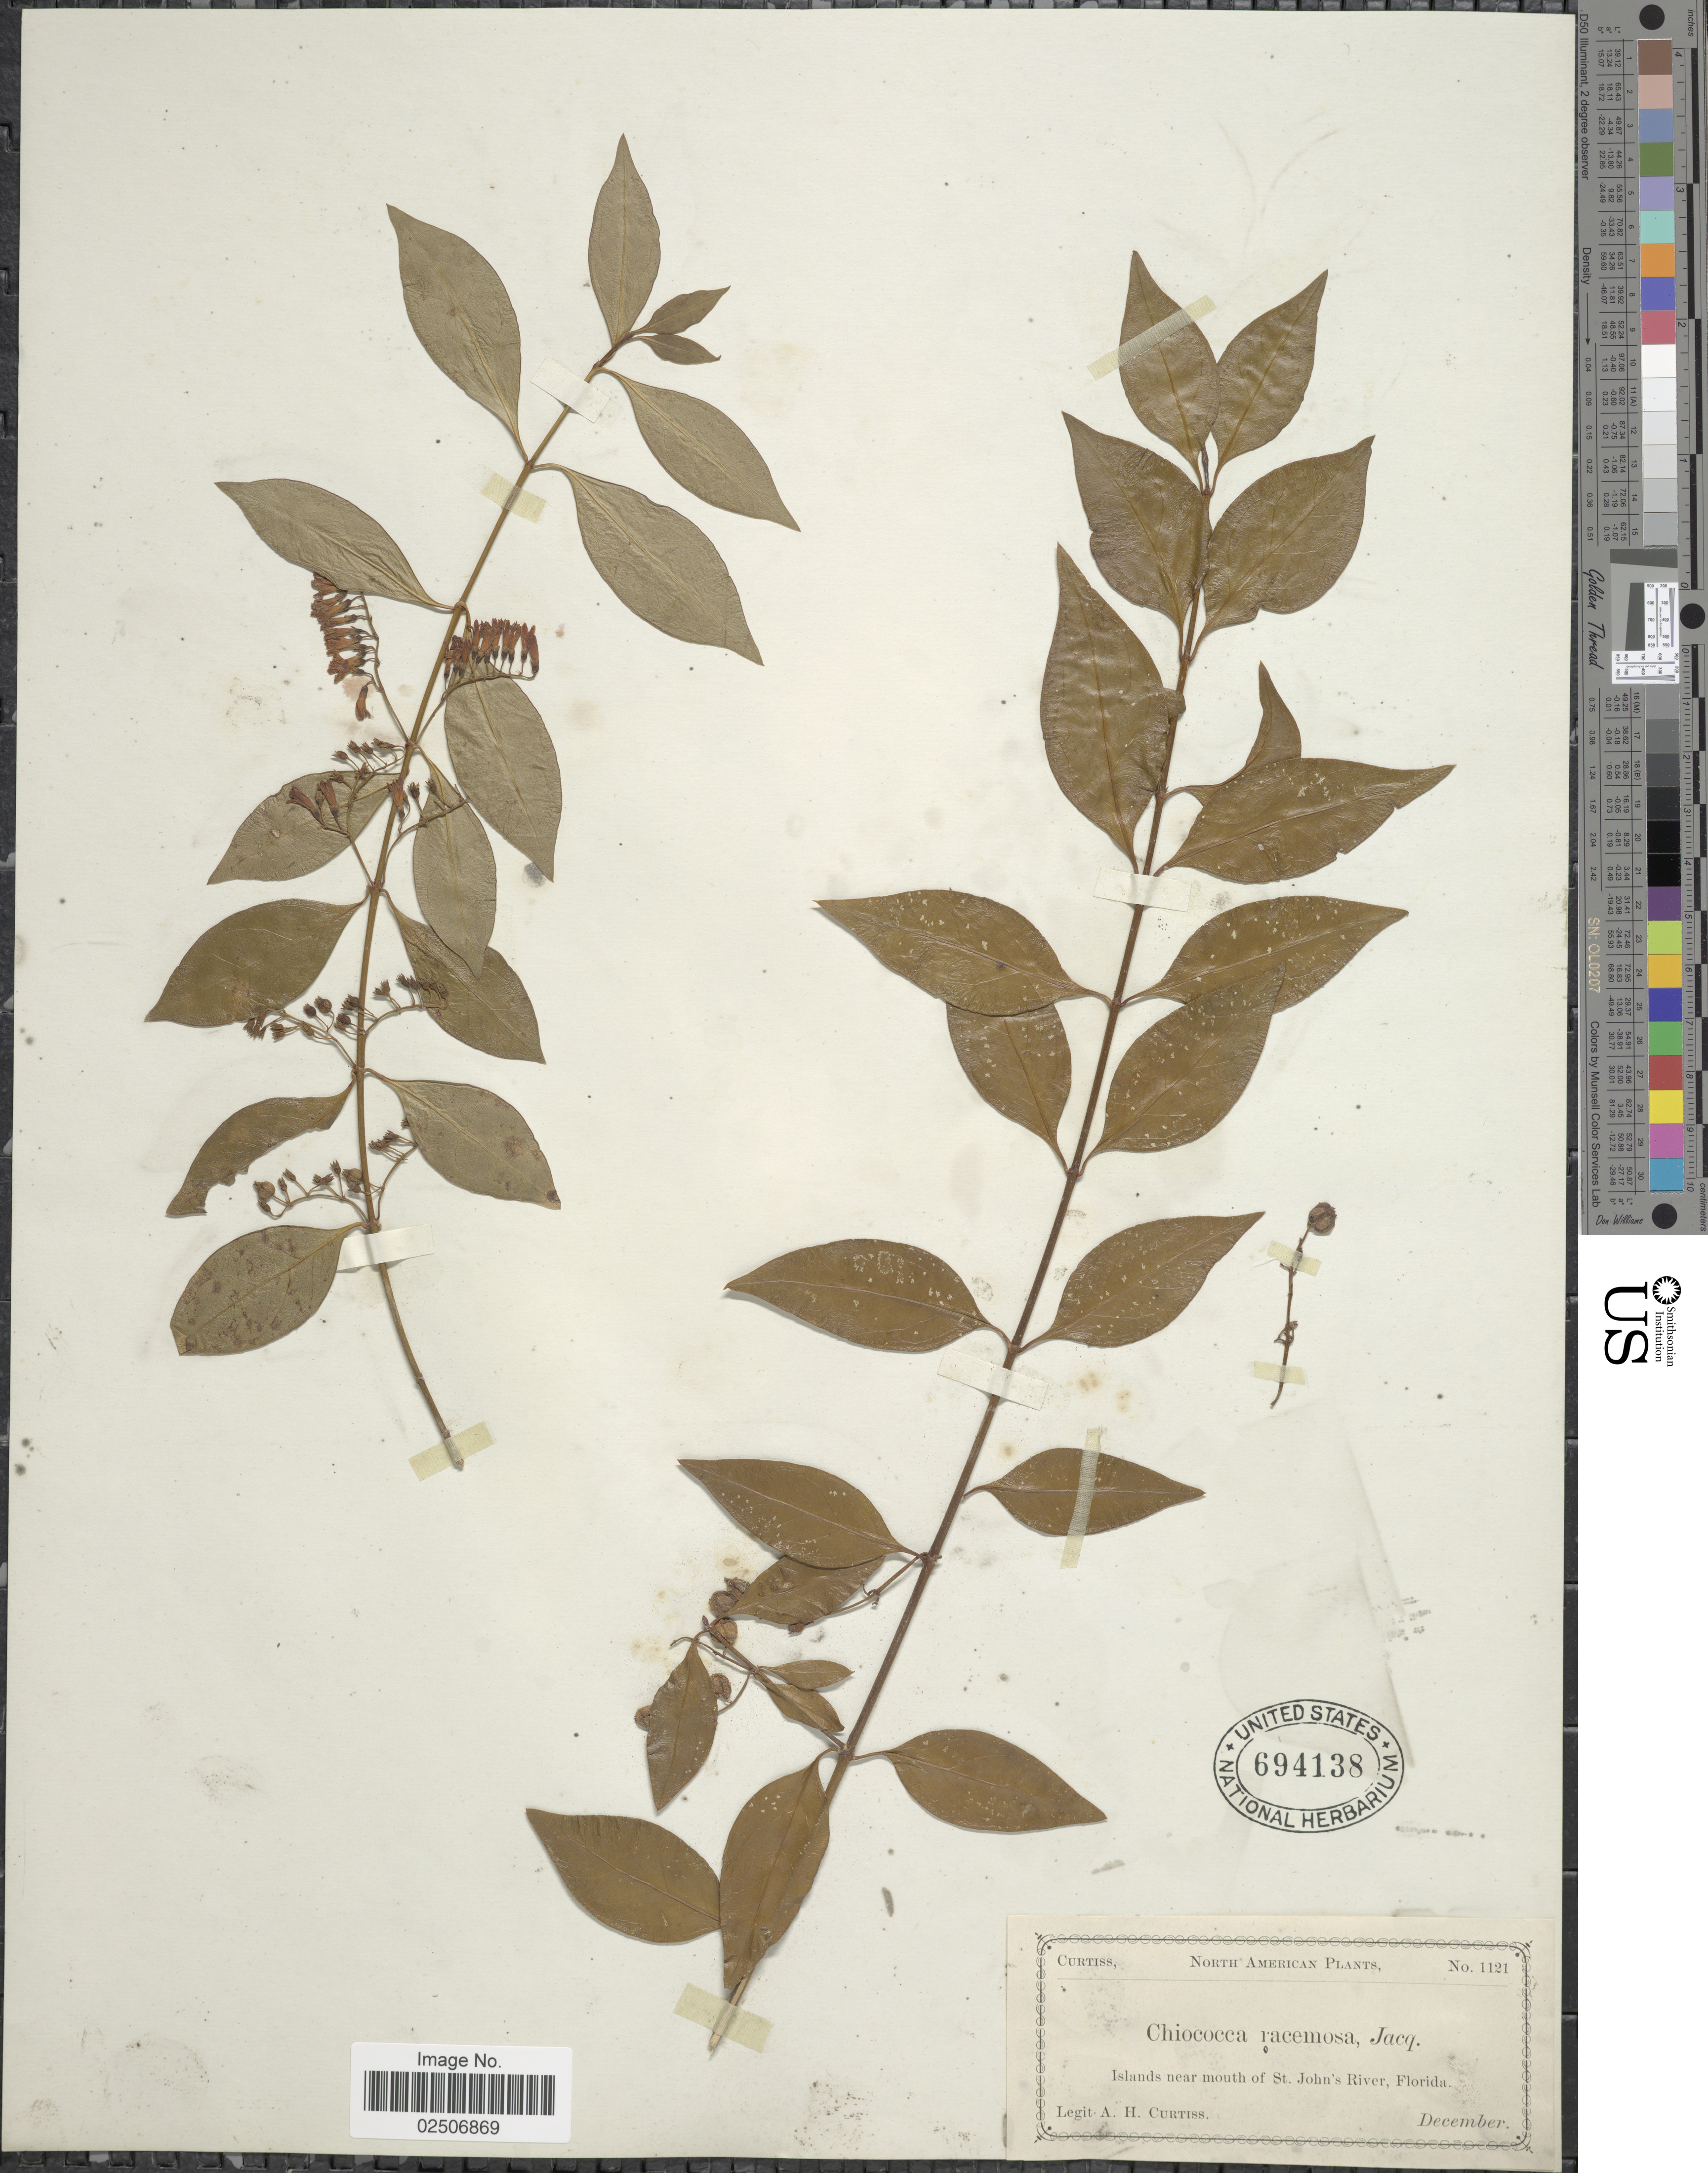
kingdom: Plantae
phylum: Tracheophyta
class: Magnoliopsida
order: Gentianales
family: Rubiaceae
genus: Chiococca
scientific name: Chiococca alba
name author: (L.) Hitchc.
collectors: A. H. Curtiss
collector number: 1121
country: United States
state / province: Florida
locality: Islands near mouth of St. John's River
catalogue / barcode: US 694138